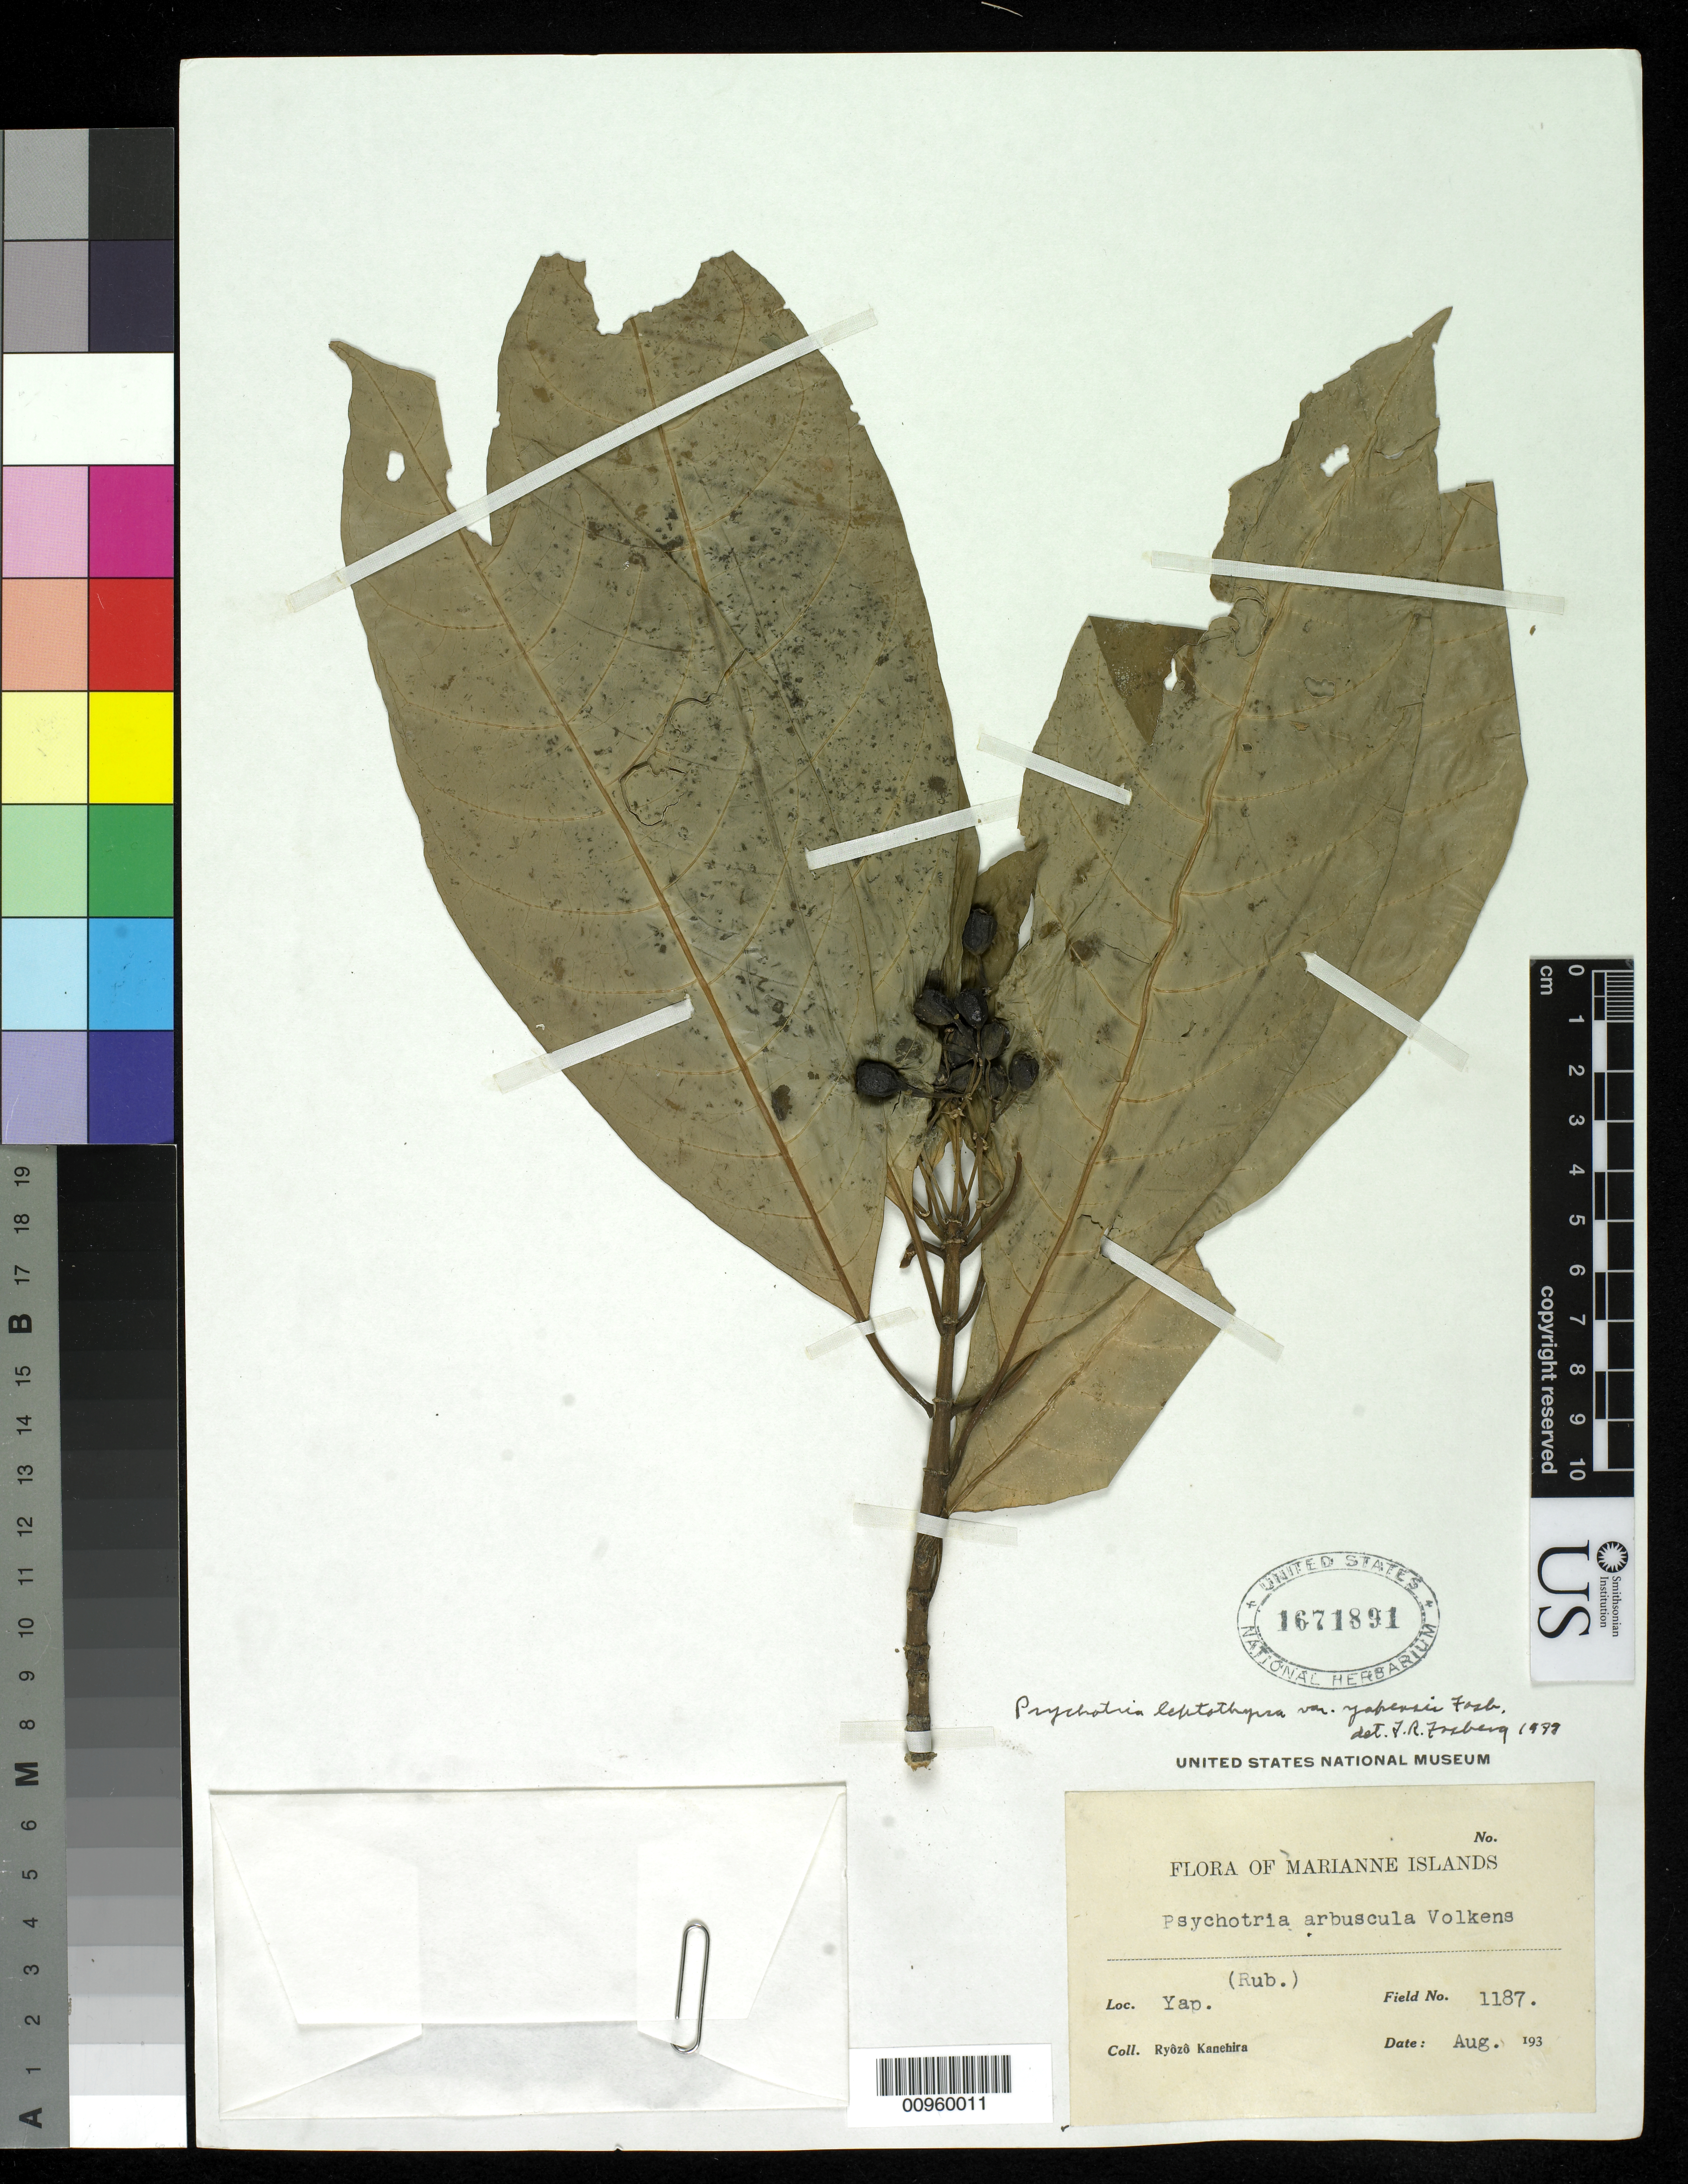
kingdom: Plantae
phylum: Tracheophyta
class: Magnoliopsida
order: Gentianales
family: Rubiaceae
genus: Psychotria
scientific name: Psychotria leptothyrsa var. yapensis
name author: Fosberg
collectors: R. Kanehira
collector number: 1187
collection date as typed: Aug 1930 to -- Aug 1939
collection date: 1930-08/1939-08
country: Micronesia, Federated States of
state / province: Yap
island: Yap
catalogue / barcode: US 1671891